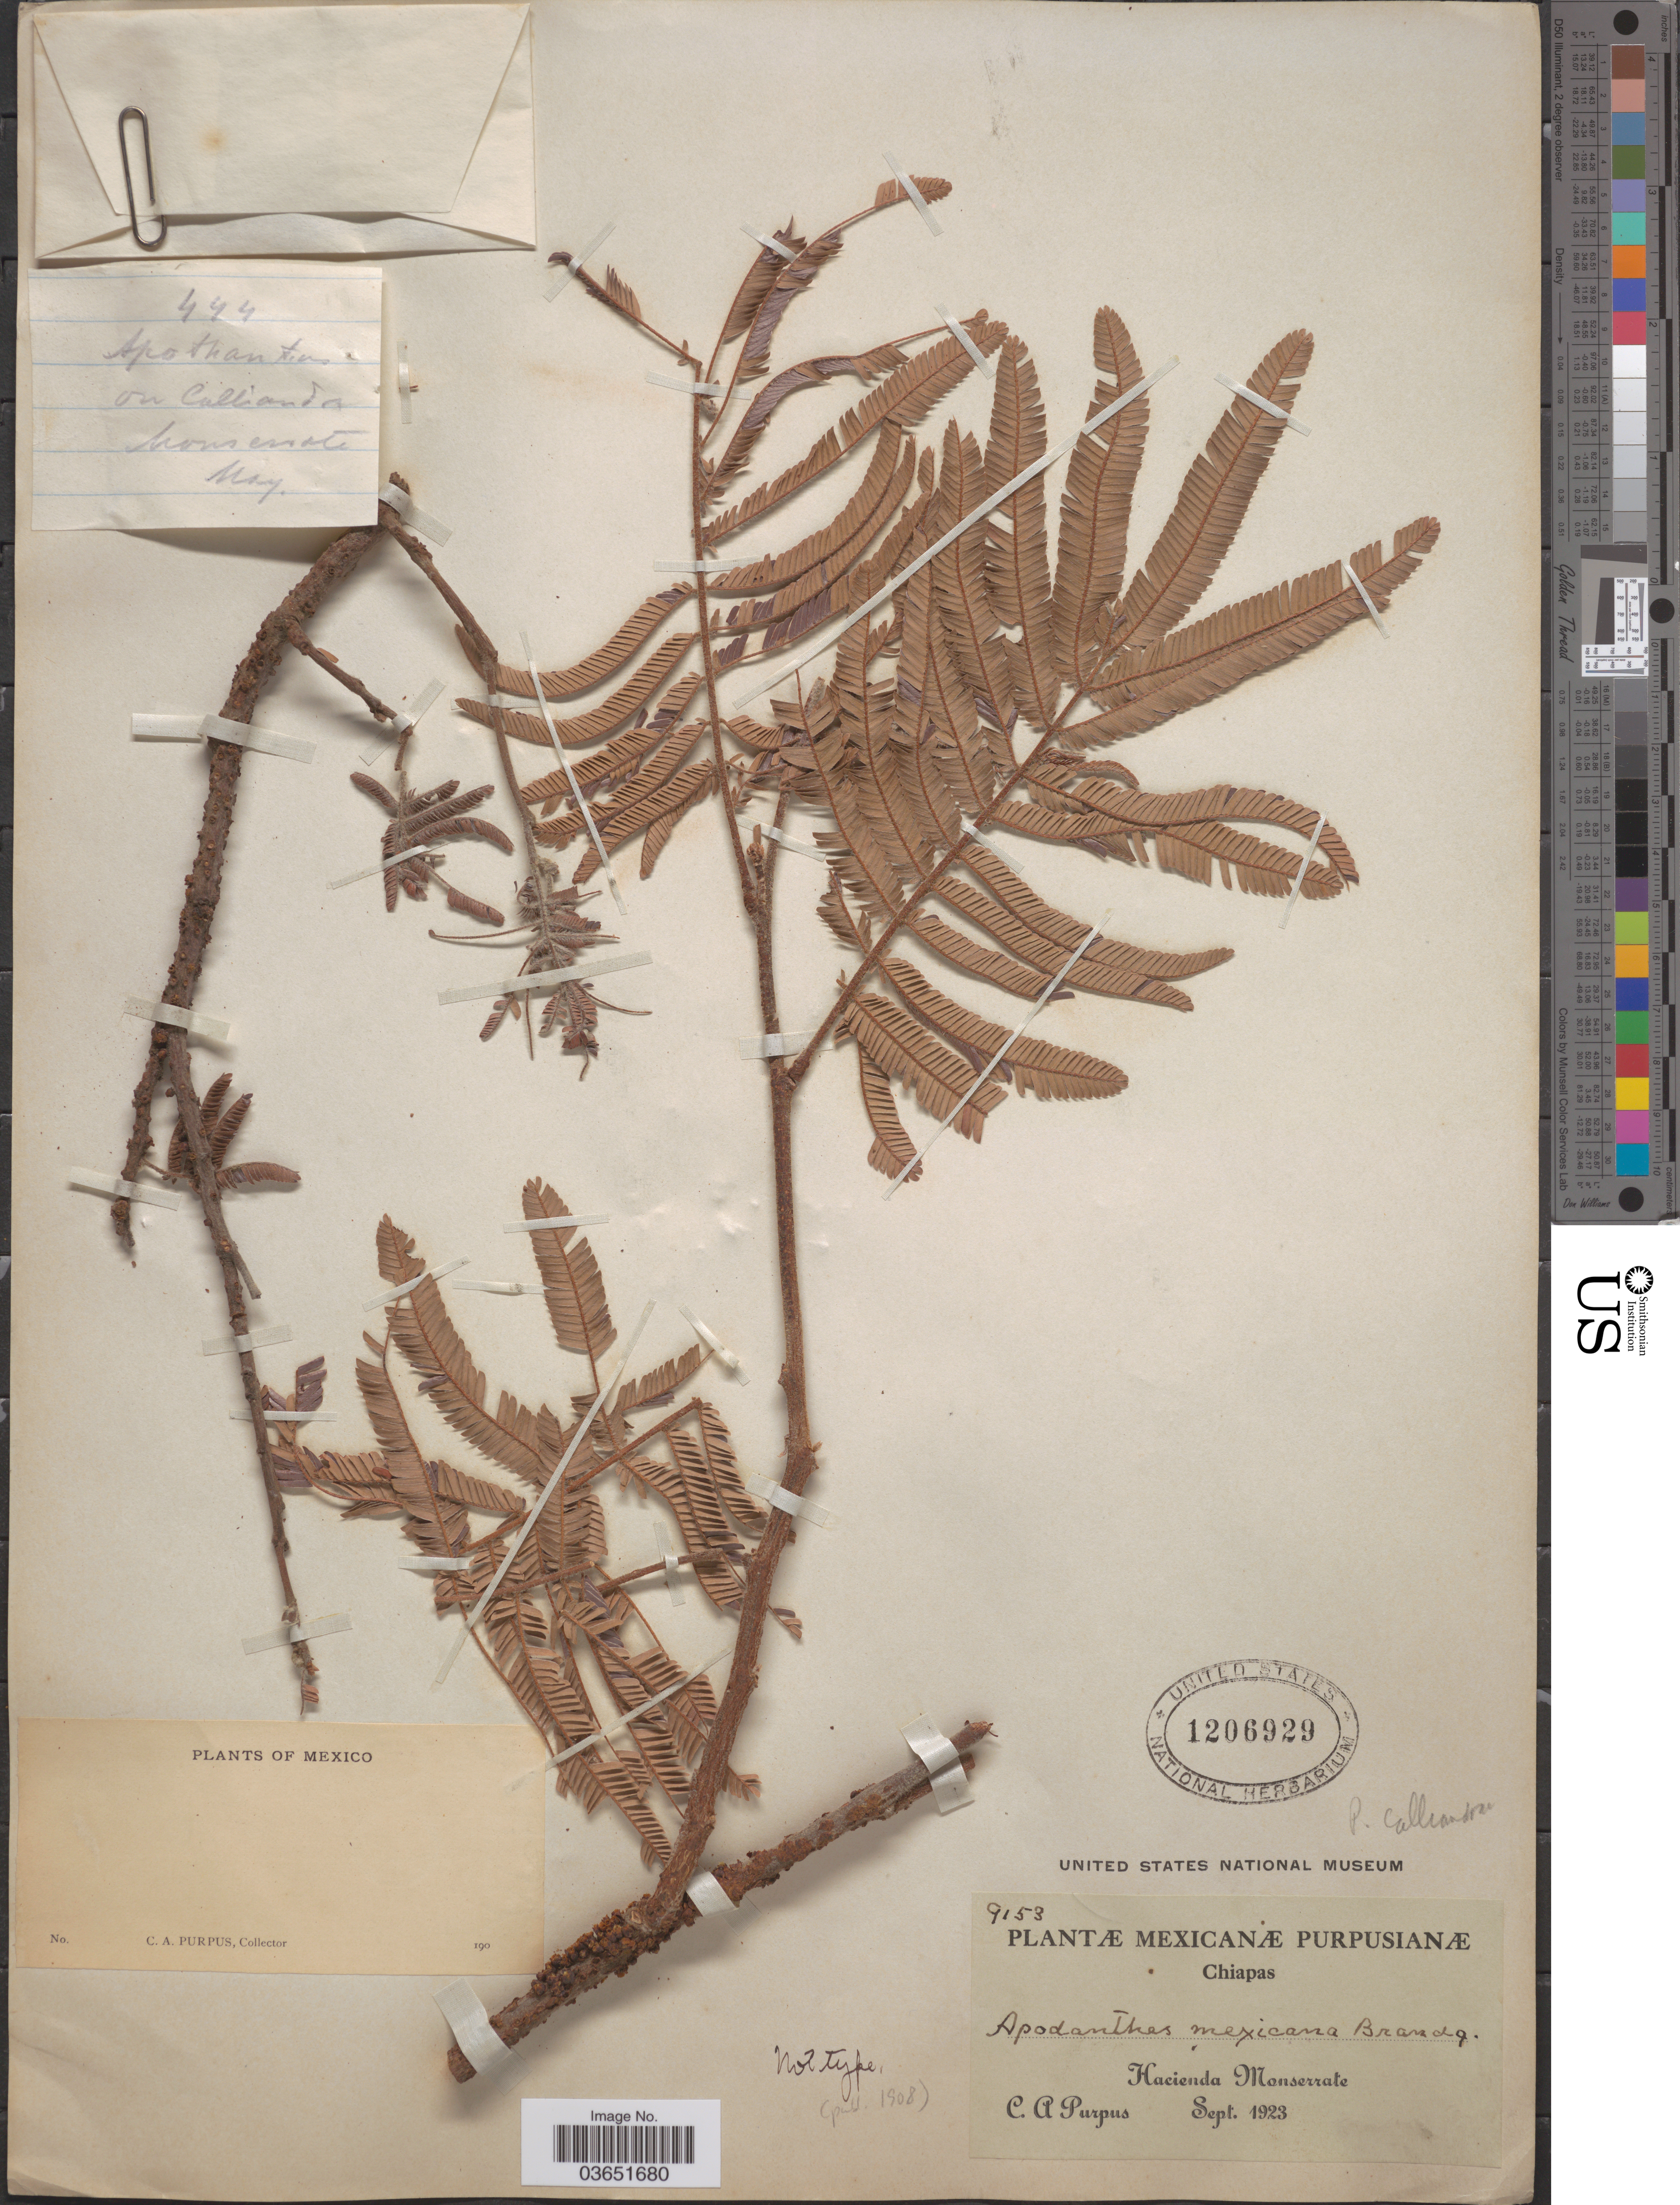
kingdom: Plantae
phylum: Tracheophyta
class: Magnoliopsida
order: Cucurbitales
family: Apodanthaceae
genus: Pilostyles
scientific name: Pilostyles calliandrae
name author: (Gardner) R. Br.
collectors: C. A. Purpus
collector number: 9153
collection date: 1923-09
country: Mexico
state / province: Chiapas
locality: Hacienda Monserrate.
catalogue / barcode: US 1206929